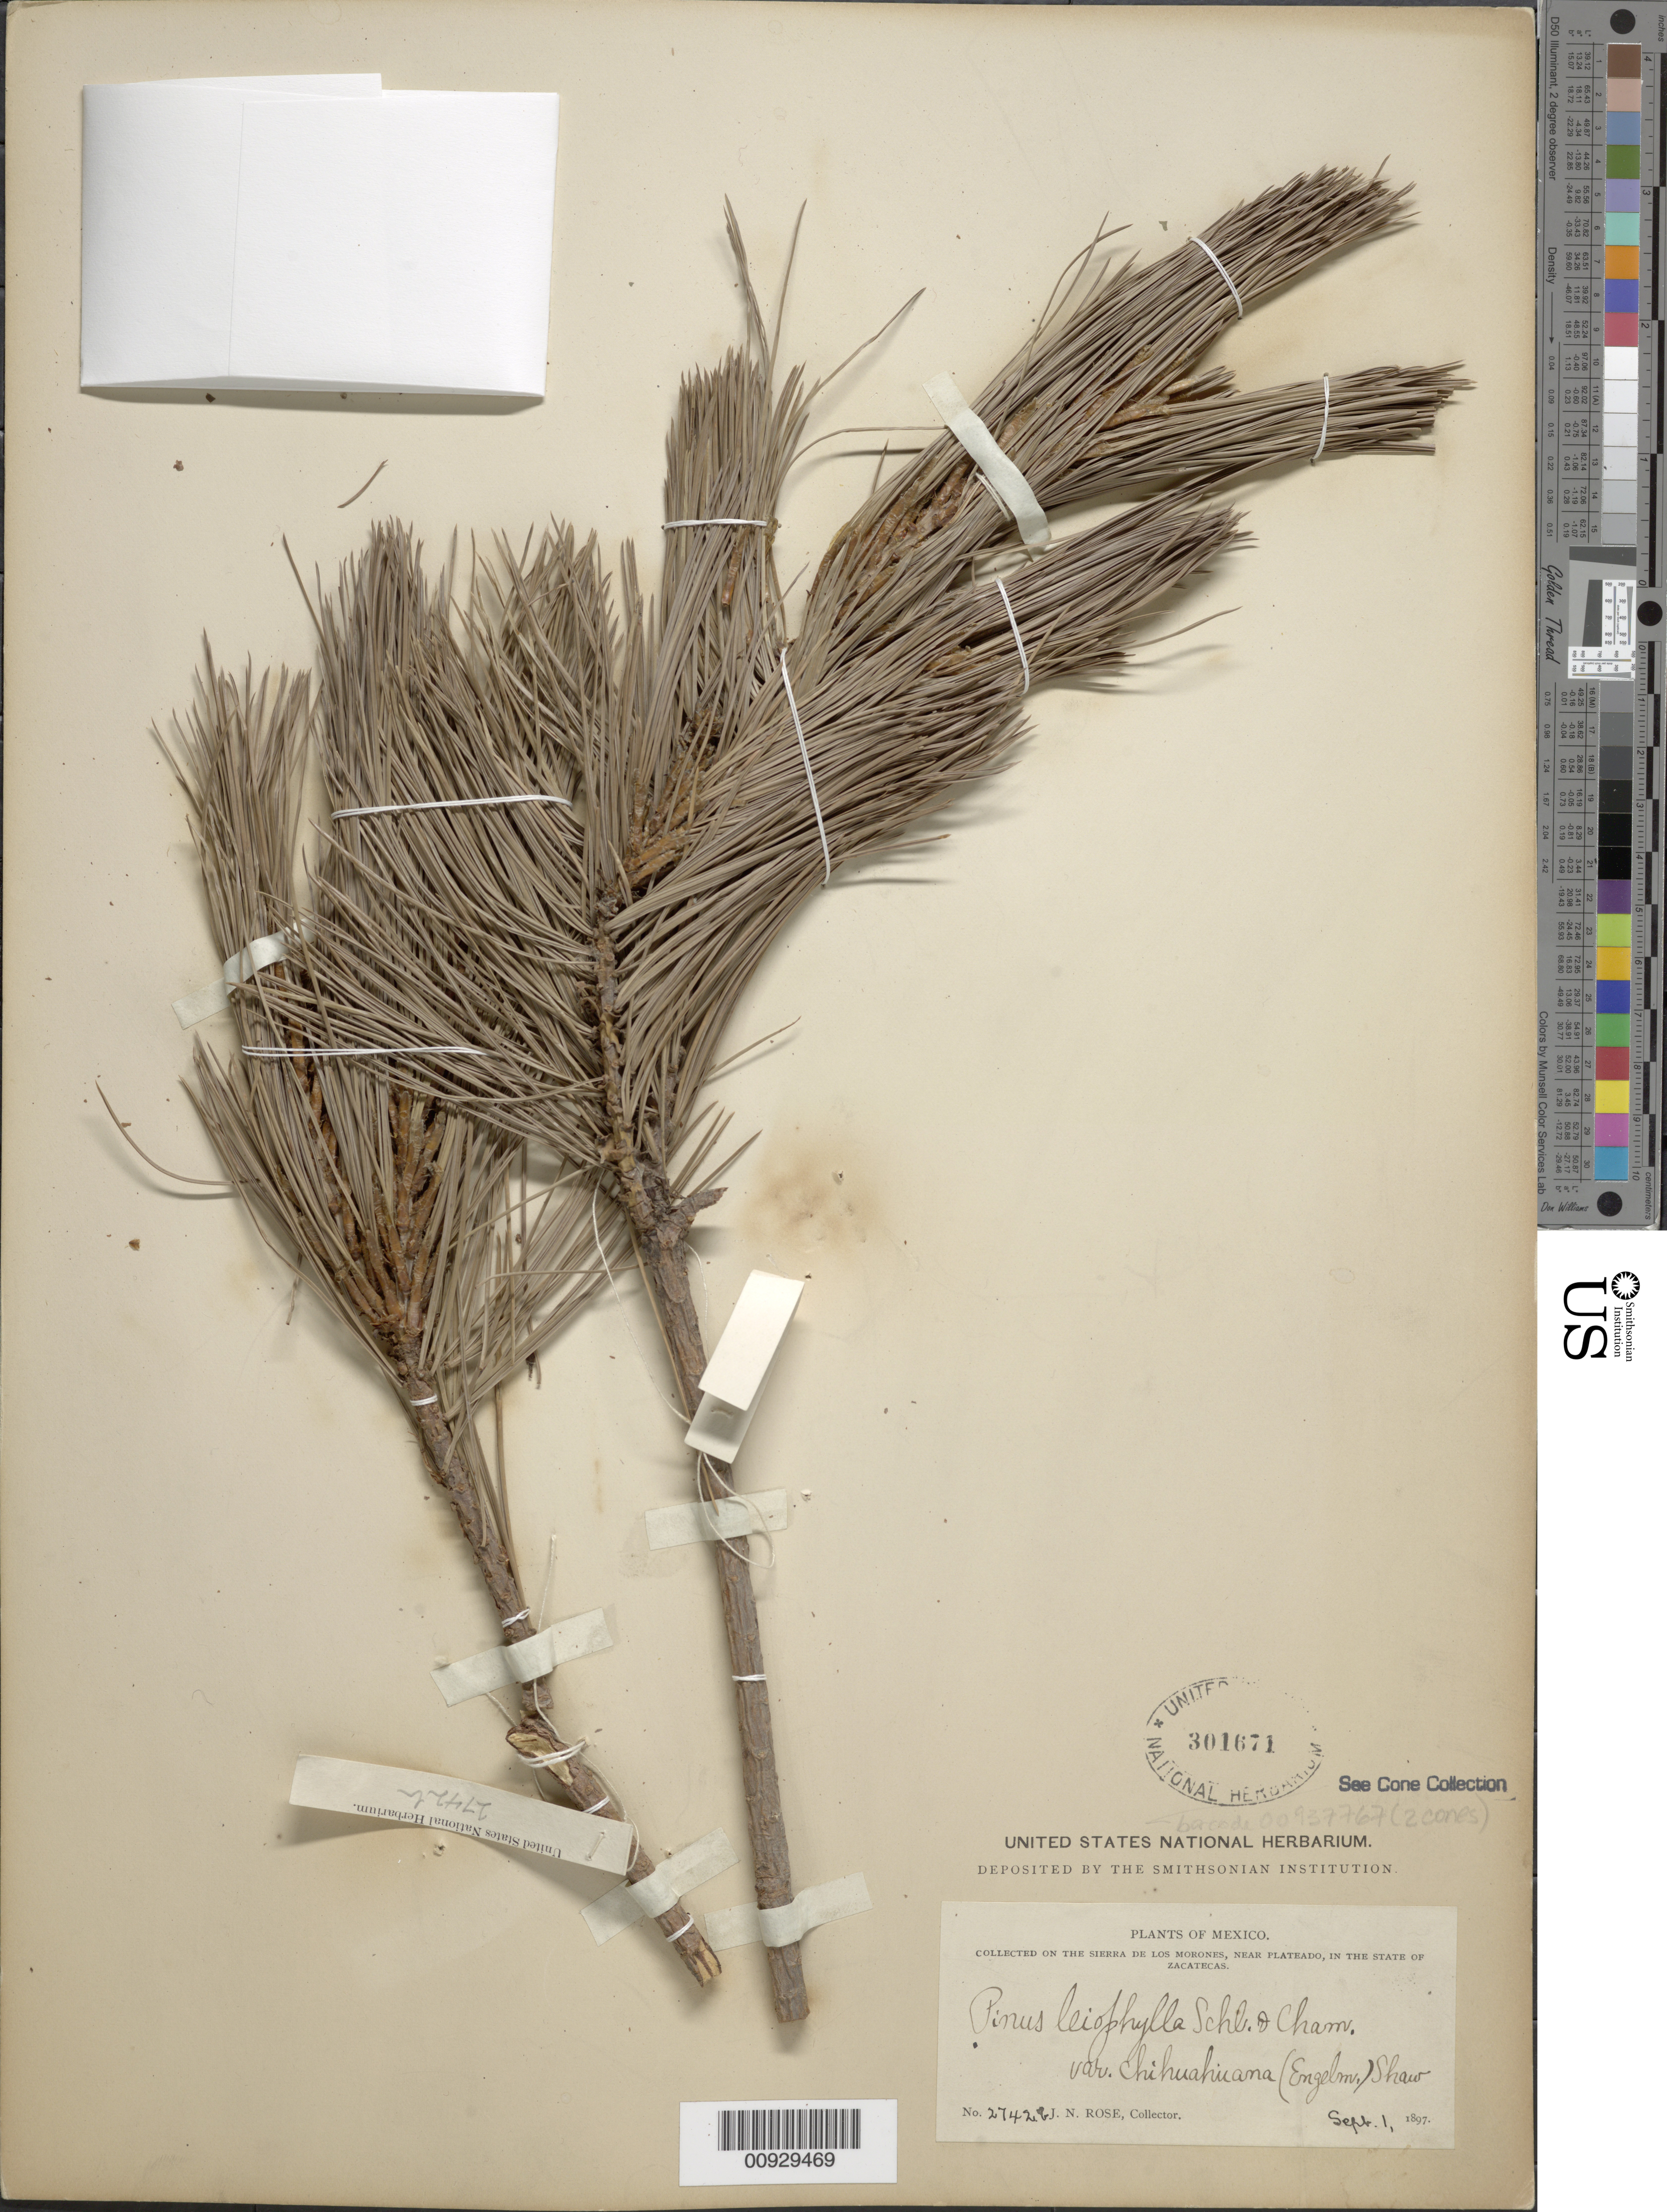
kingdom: Plantae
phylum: Tracheophyta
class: Pinopsida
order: Pinales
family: Pinaceae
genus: Pinus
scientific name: Pinus leiophylla var. chihuahuana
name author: (Engelm.) Shaw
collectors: J. N. Rose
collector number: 2742 b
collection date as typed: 01 Sep 1897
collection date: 1897-09-01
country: Mexico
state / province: Zacatecas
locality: Sierra de los Morones, near Plateado.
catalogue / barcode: US 301671